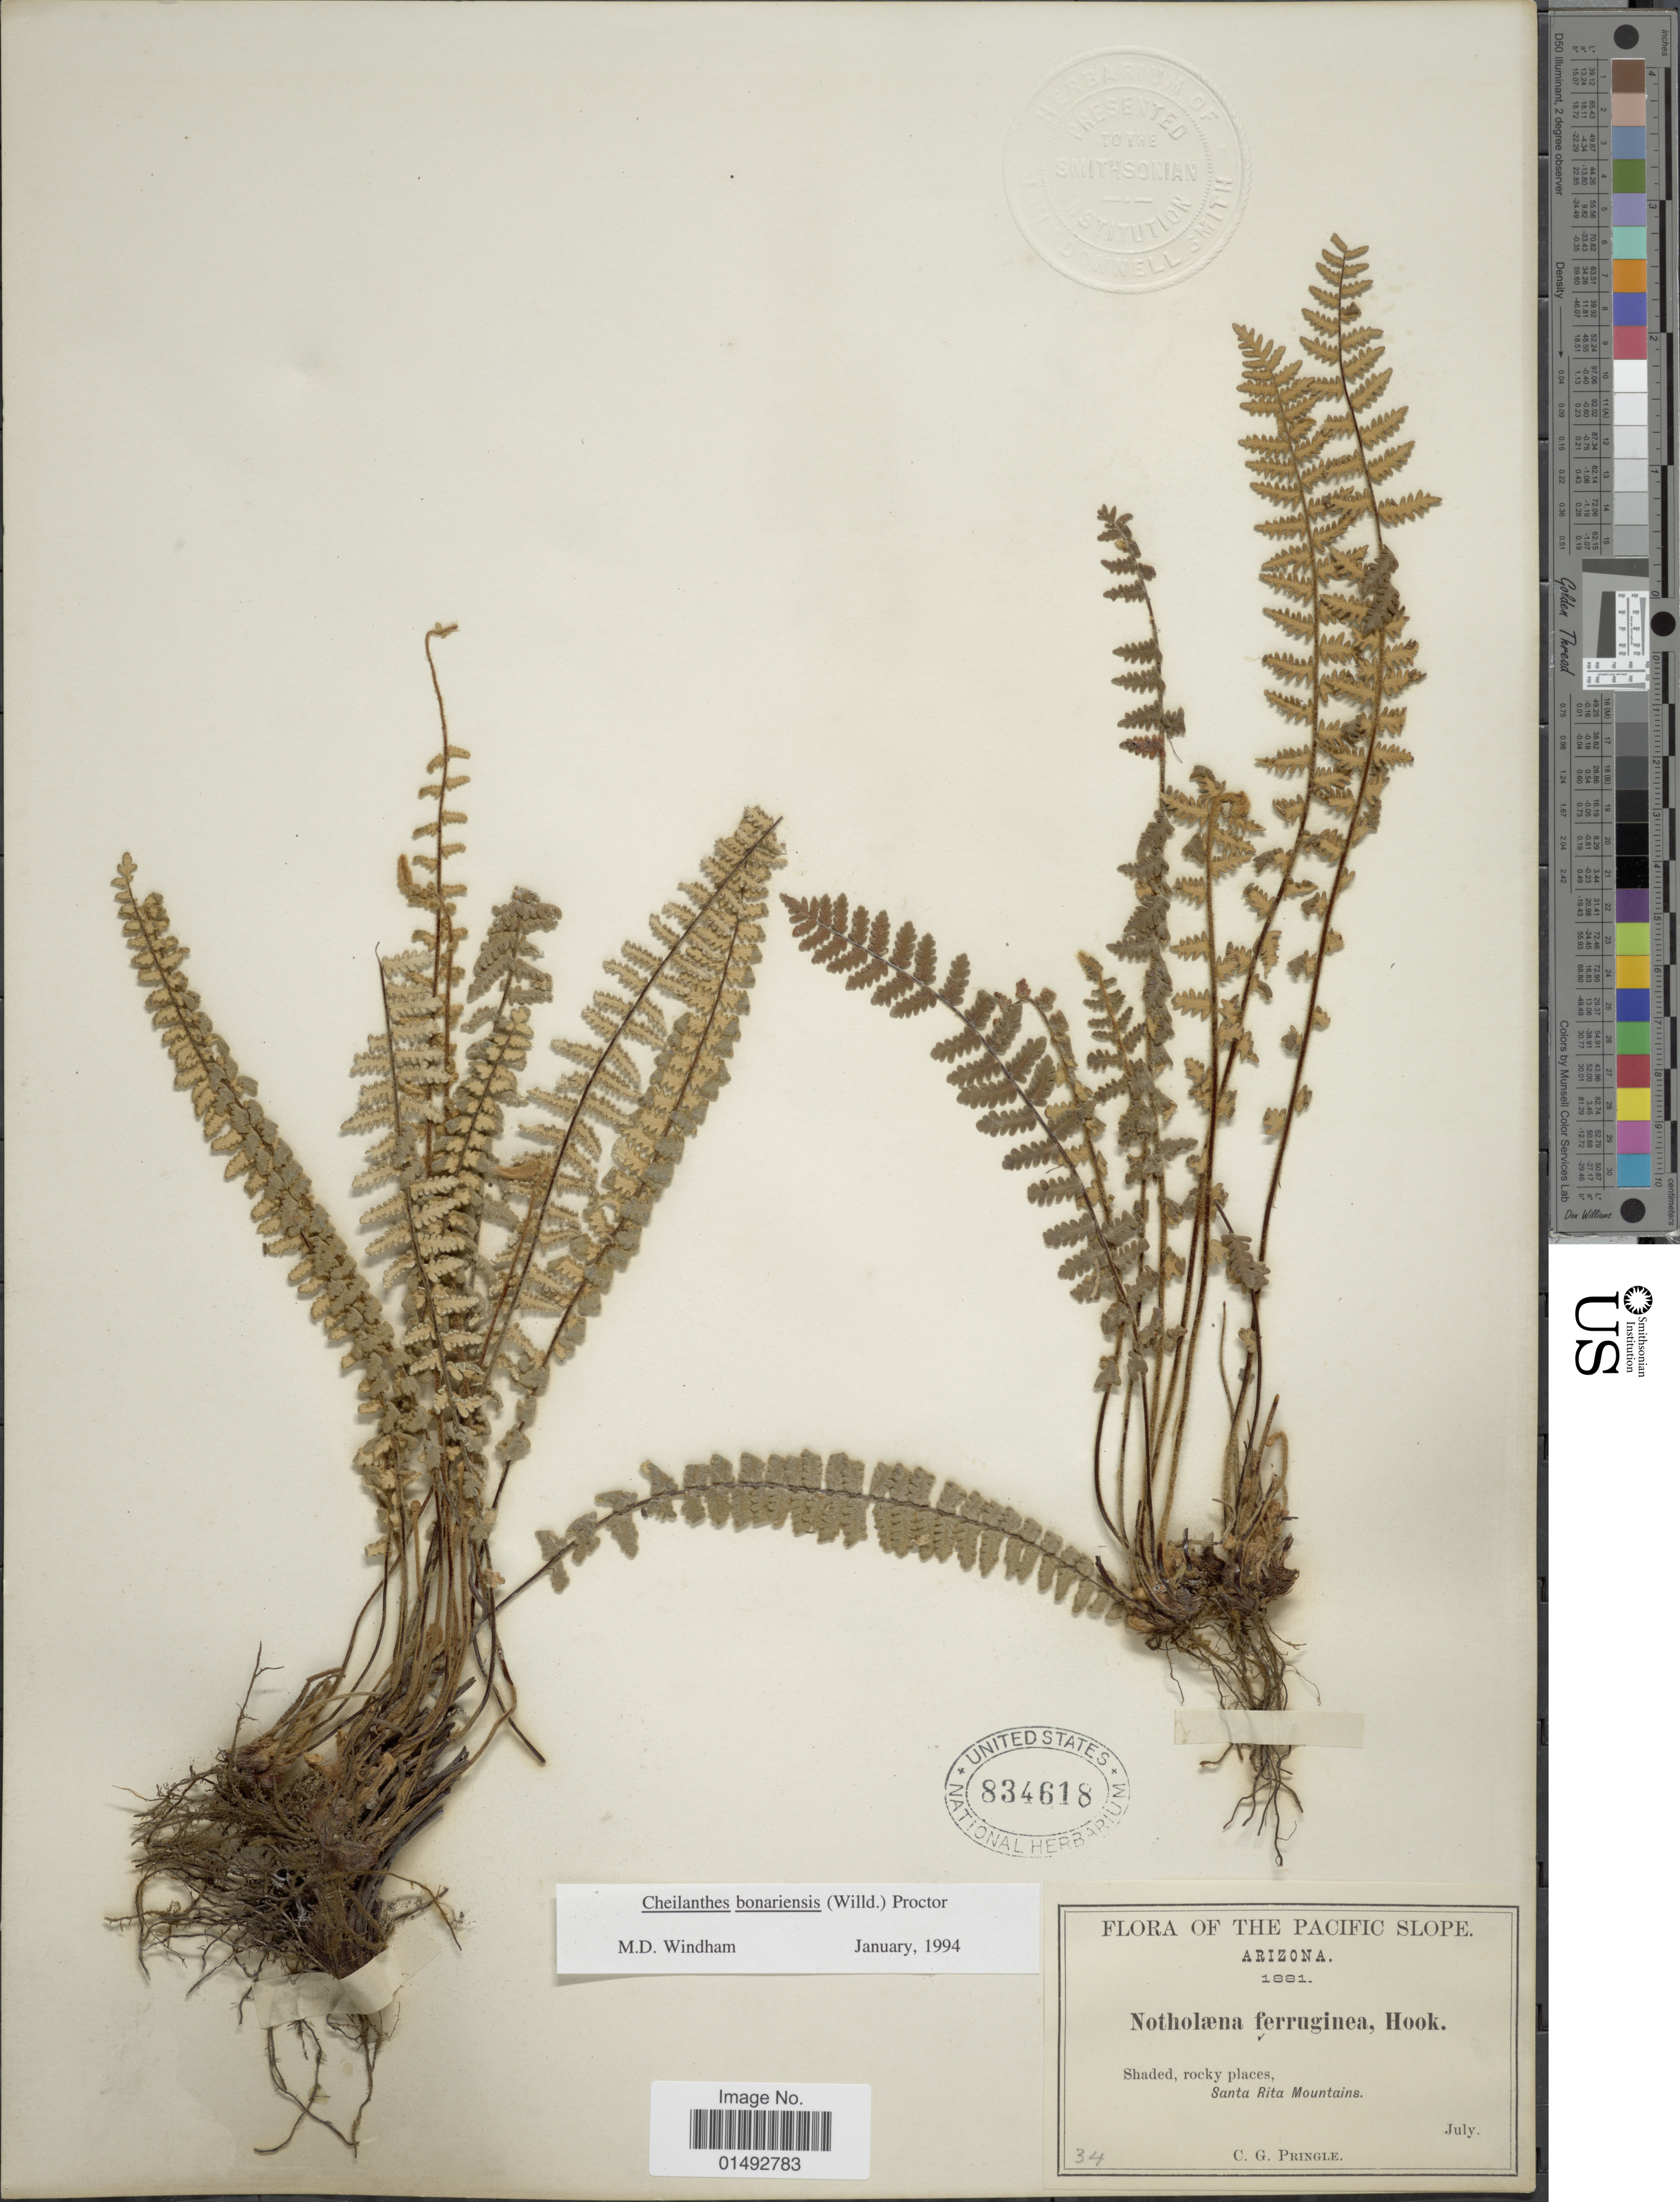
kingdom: Plantae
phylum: Tracheophyta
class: Polypodiopsida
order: Polypodiales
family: Pteridaceae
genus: Myriopteris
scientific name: Myriopteris aurea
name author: (Poir.) Grusz & Windham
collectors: C. G. Pringle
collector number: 34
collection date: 1881-07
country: United States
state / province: Arizona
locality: The Pacific Slope, Shaded, rocky places, Santa Rita Mountains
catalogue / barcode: US 834618